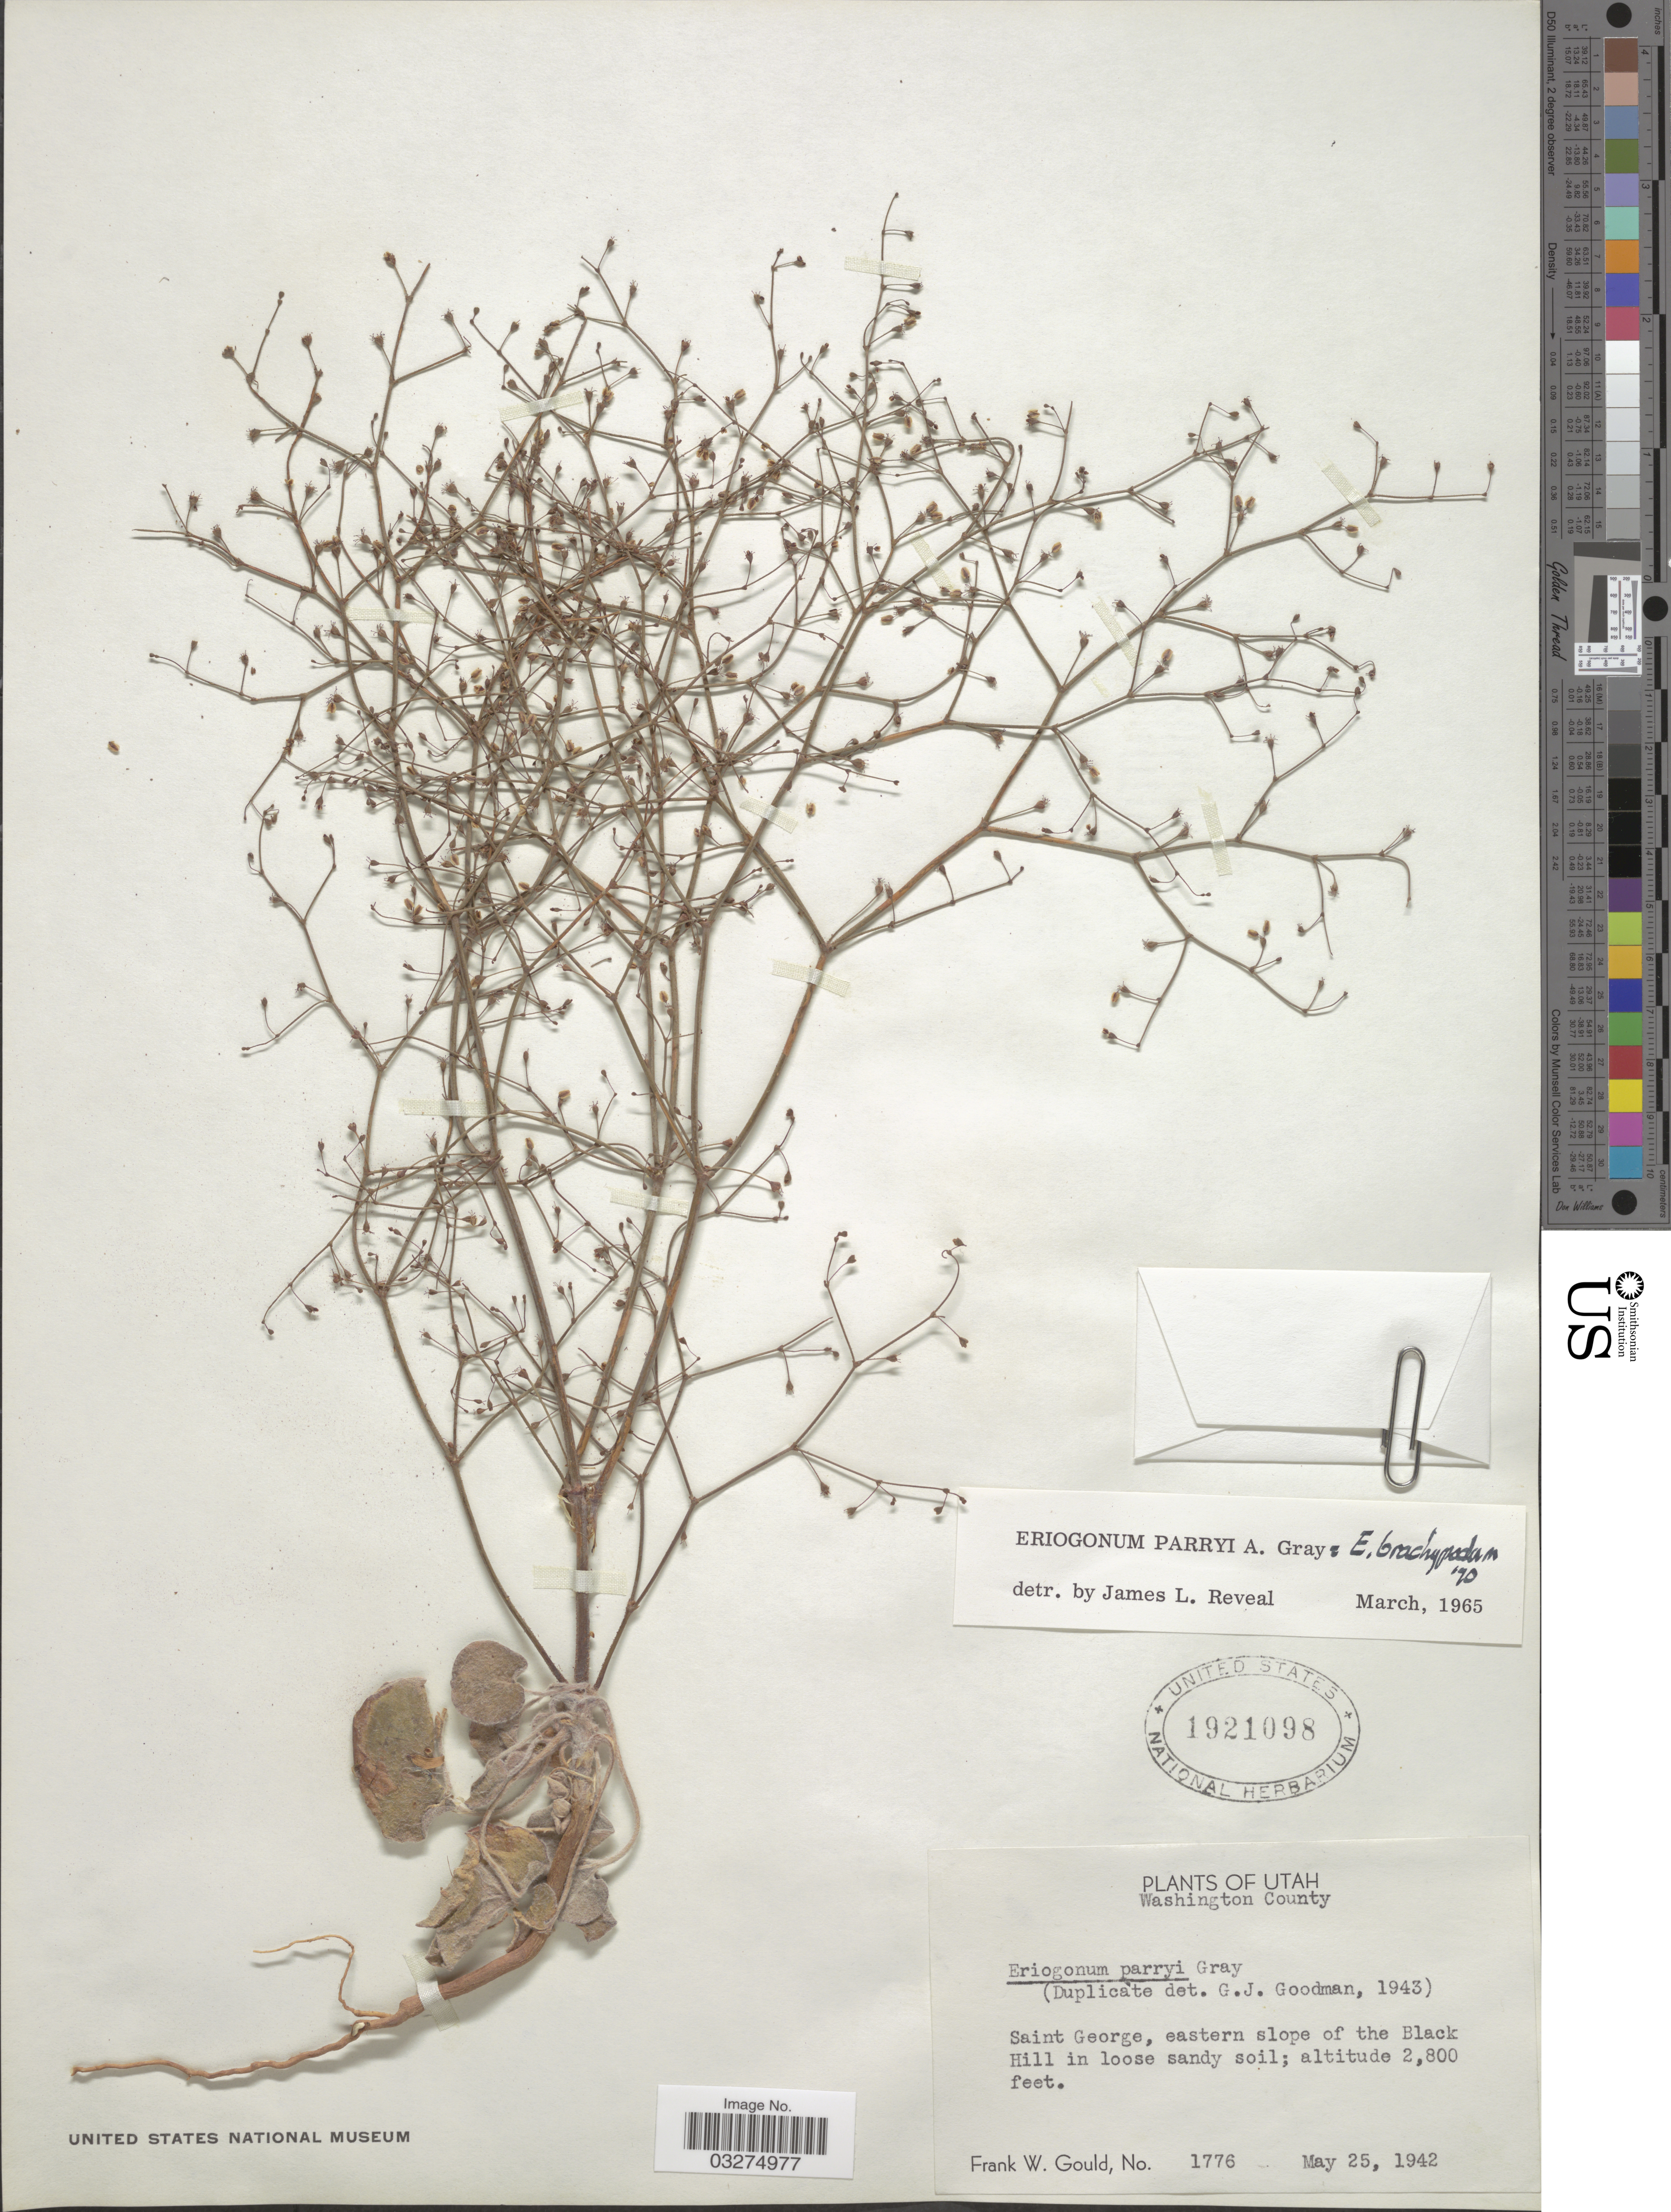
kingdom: Plantae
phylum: Tracheophyta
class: Magnoliopsida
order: Caryophyllales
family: Polygonaceae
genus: Eriogonum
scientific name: Eriogonum brachypodum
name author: Torr. & A. Gray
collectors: F. W. Gould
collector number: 1776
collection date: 1942-05-25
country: United States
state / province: Utah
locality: Washington County. Saint George, eastern slope of the Black Hill.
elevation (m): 853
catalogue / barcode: US 1921098